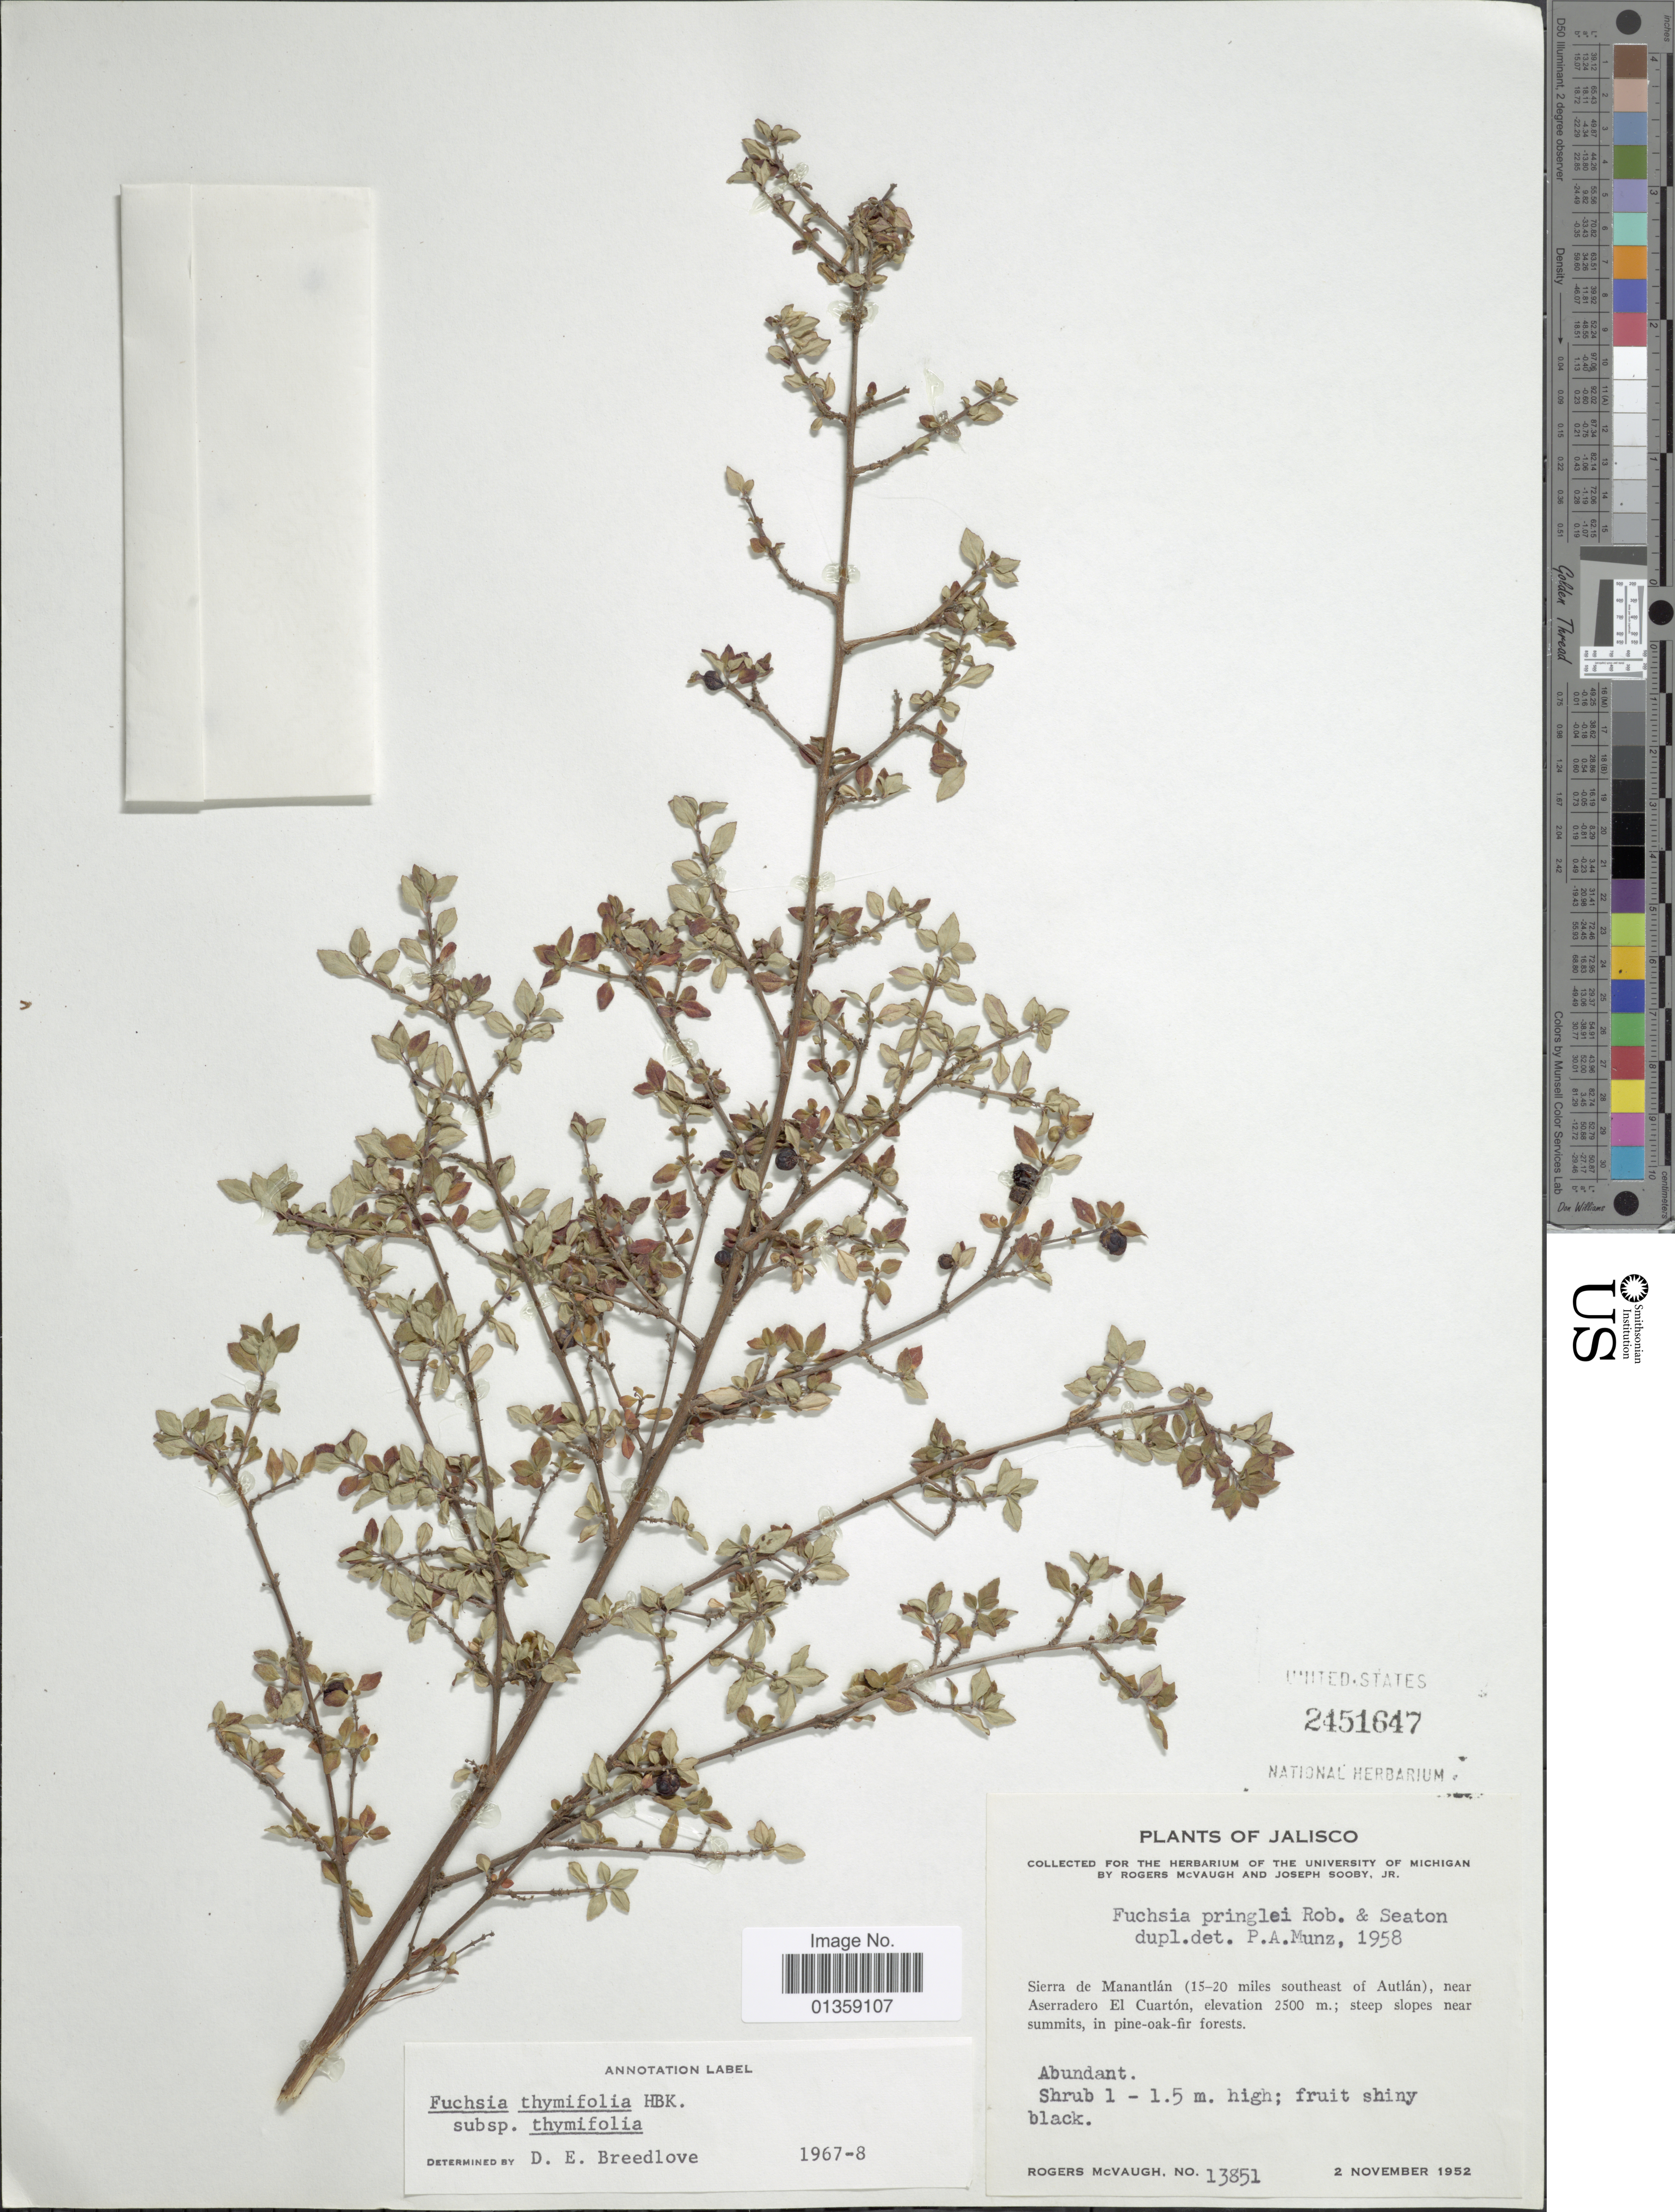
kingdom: Plantae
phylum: Tracheophyta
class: Magnoliopsida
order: Myrtales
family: Onagraceae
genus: Fuchsia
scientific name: Fuchsia thymifolia subsp. thymifolia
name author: Kunth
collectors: R. McVaugh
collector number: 13851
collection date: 1952-11-02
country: Mexico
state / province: Jalisco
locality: Sierra de Manantlán (15-20 miles southeast of Autlán), near Aserradero El Cuartón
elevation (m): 2500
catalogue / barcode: US 2451647